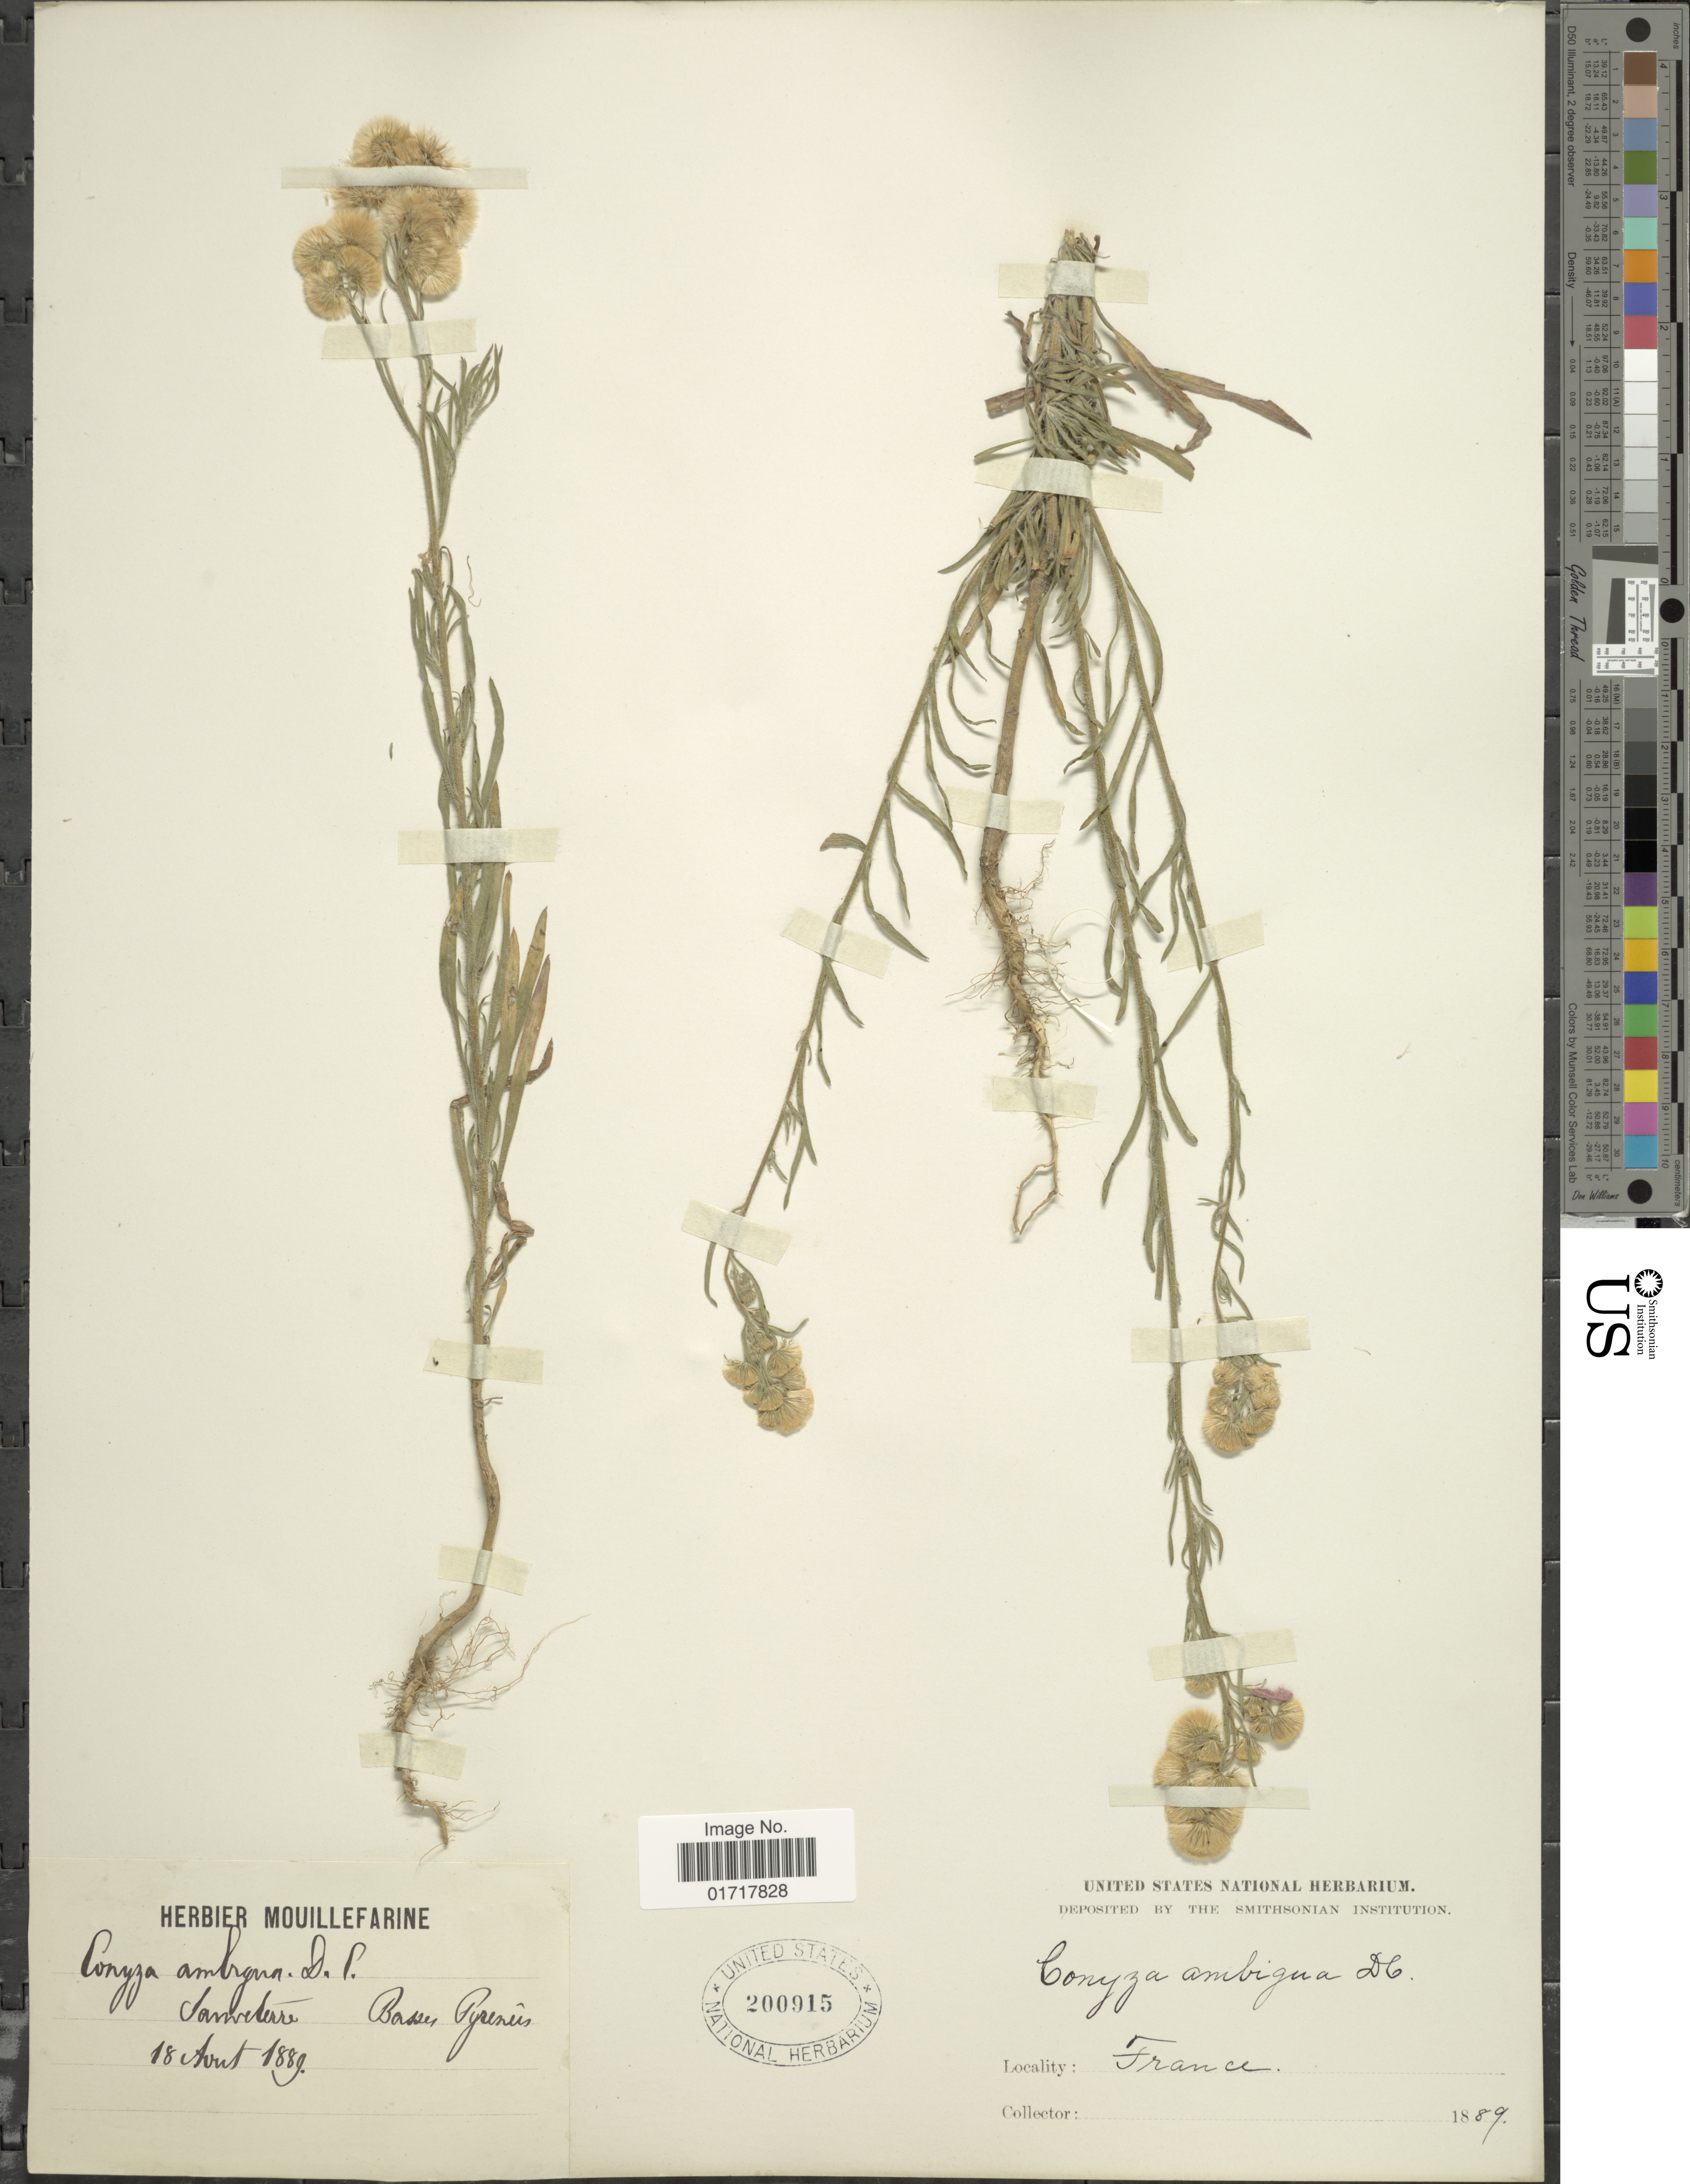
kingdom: Plantae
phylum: Tracheophyta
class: Magnoliopsida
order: Asterales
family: Asteraceae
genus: Conyza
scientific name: Conyza ambigua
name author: DC.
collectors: ex herb. Mouillefarine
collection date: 1889-08-18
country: France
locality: Sanvettere Basses Pyrenees, France.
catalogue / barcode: US 200915